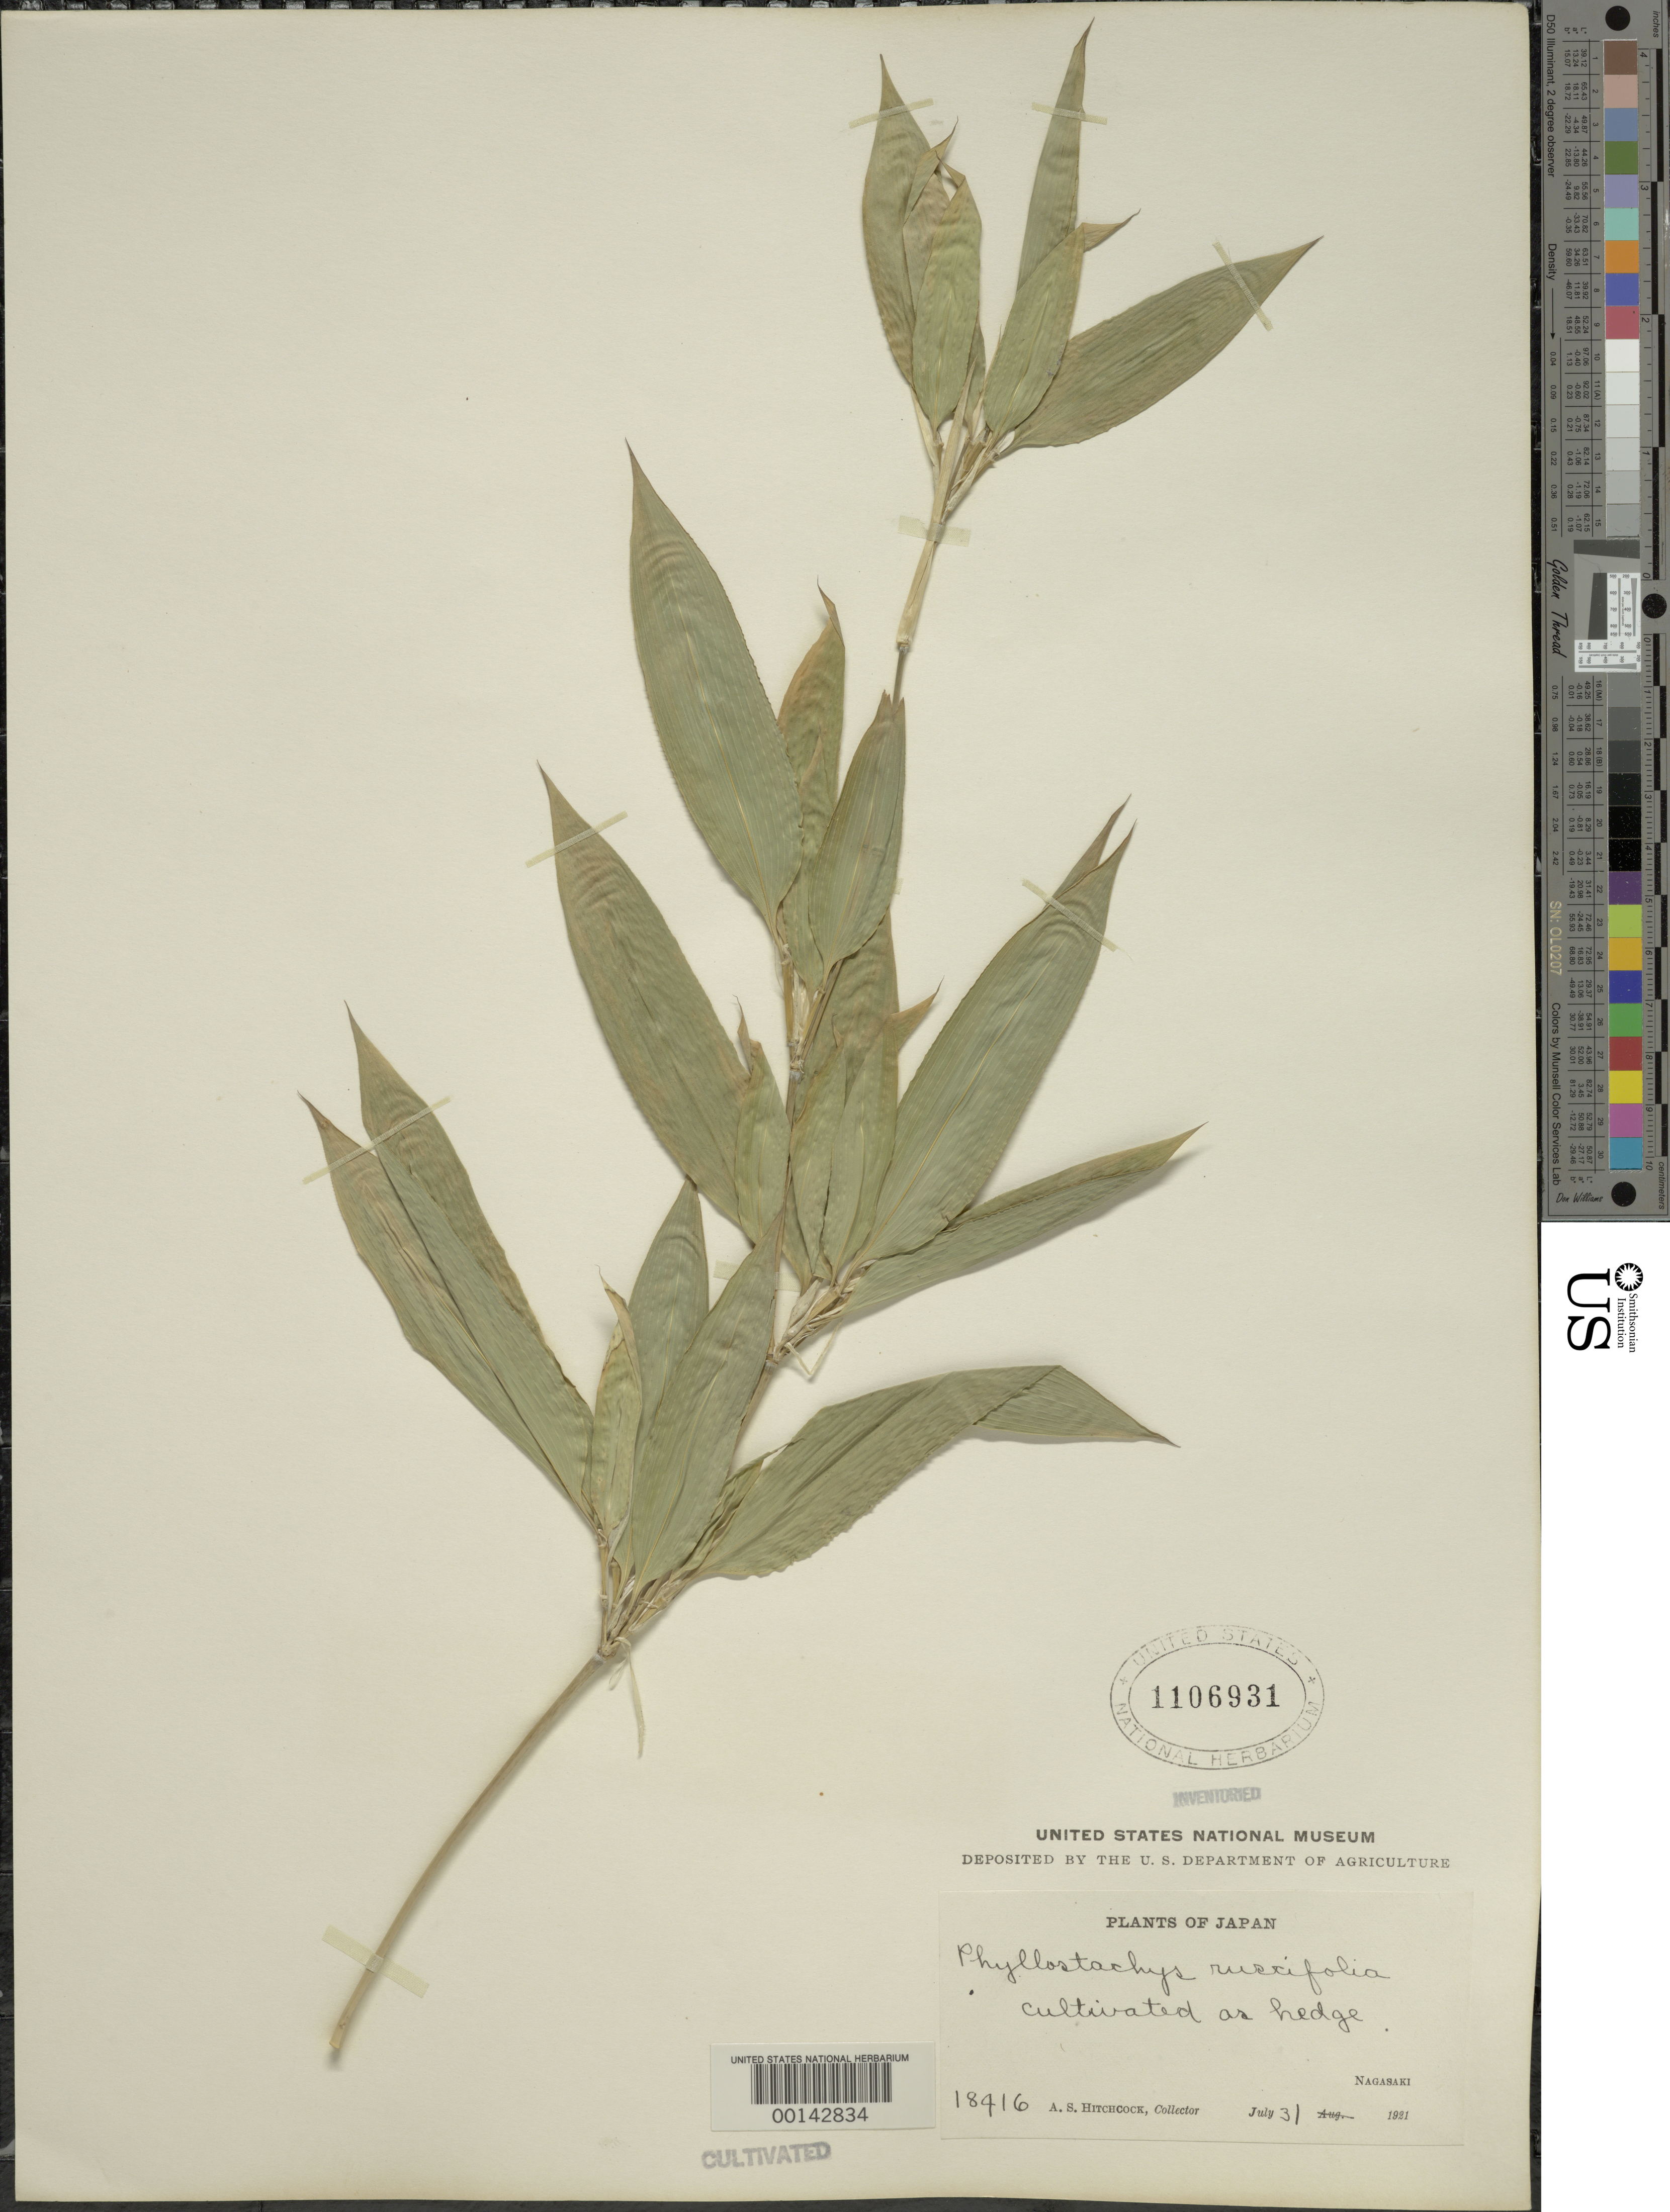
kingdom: Plantae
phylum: Tracheophyta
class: Liliopsida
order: Poales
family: Poaceae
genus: Shibataea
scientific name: Shibataea kumasasa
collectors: A. S. Hitchcock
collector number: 18416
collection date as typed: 31 Jul 1921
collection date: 1921-07-31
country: Japan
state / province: Nagasaki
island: Kyushu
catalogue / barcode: US 1106931